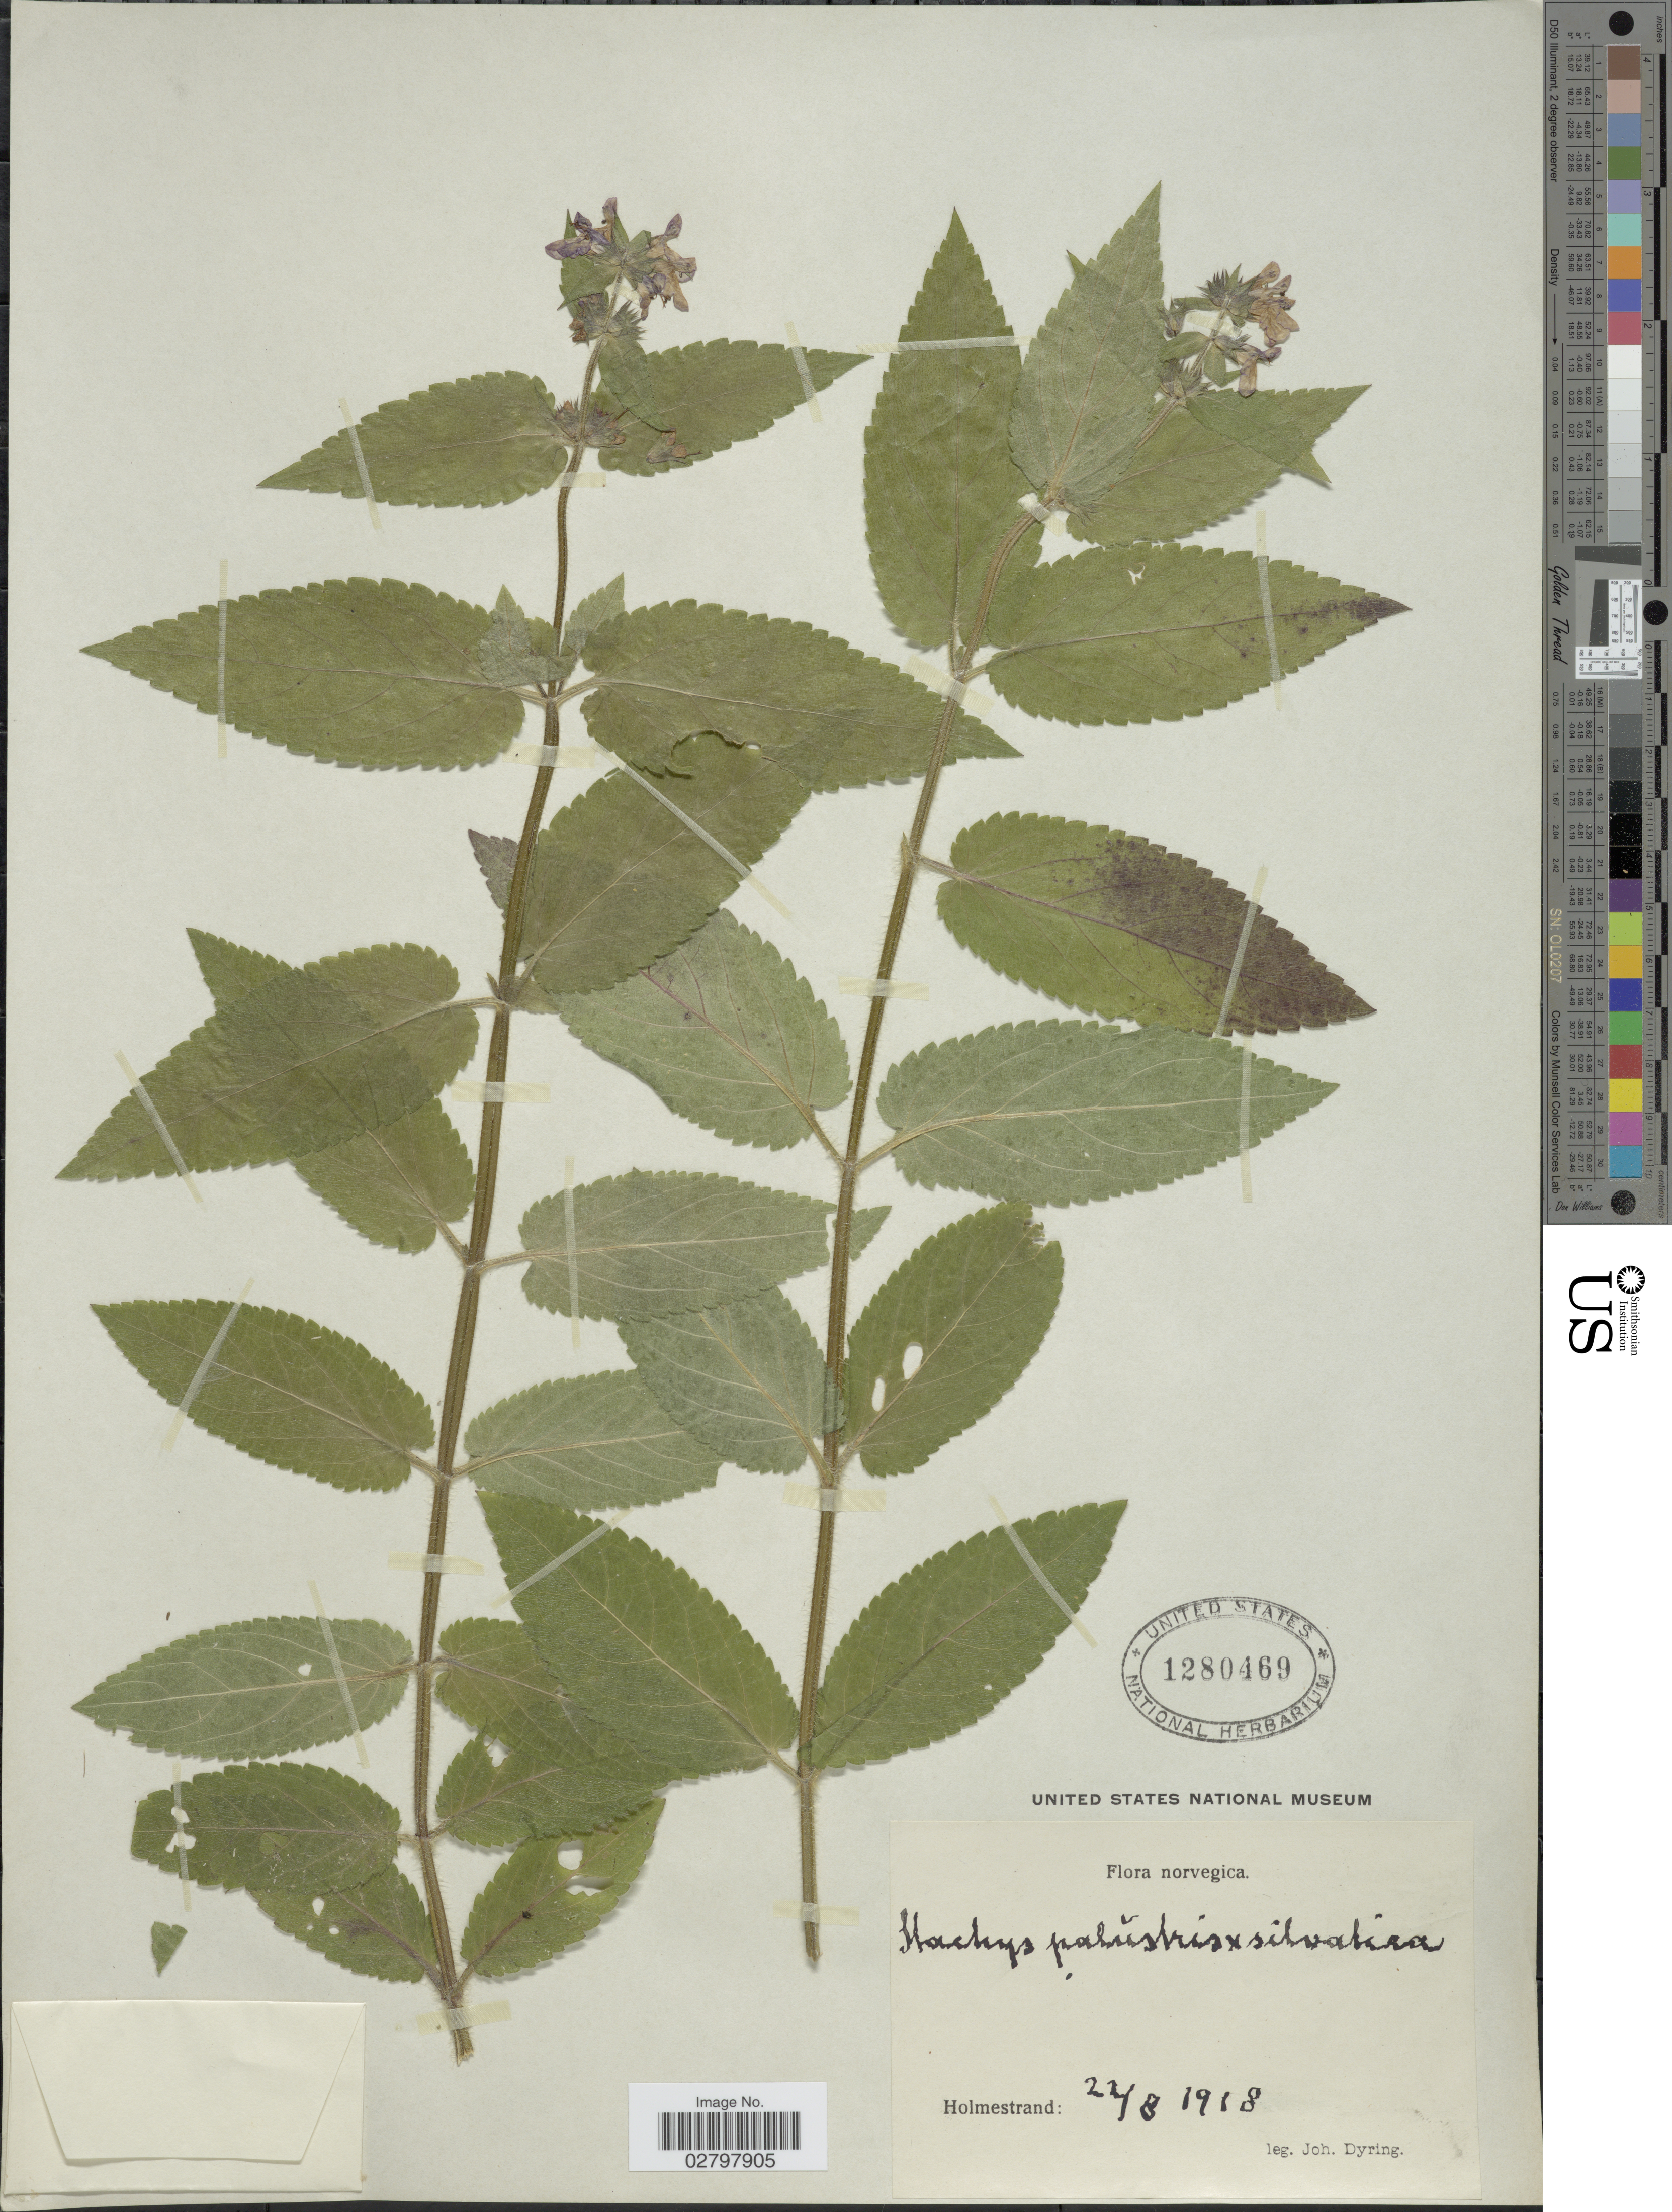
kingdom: Plantae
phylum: Tracheophyta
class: Magnoliopsida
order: Lamiales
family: Lamiaceae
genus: Stachys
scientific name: Stachys palustris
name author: L.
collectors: J. Dyring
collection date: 1918-08-22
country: Norway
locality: Holmestrand.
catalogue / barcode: US 1280469